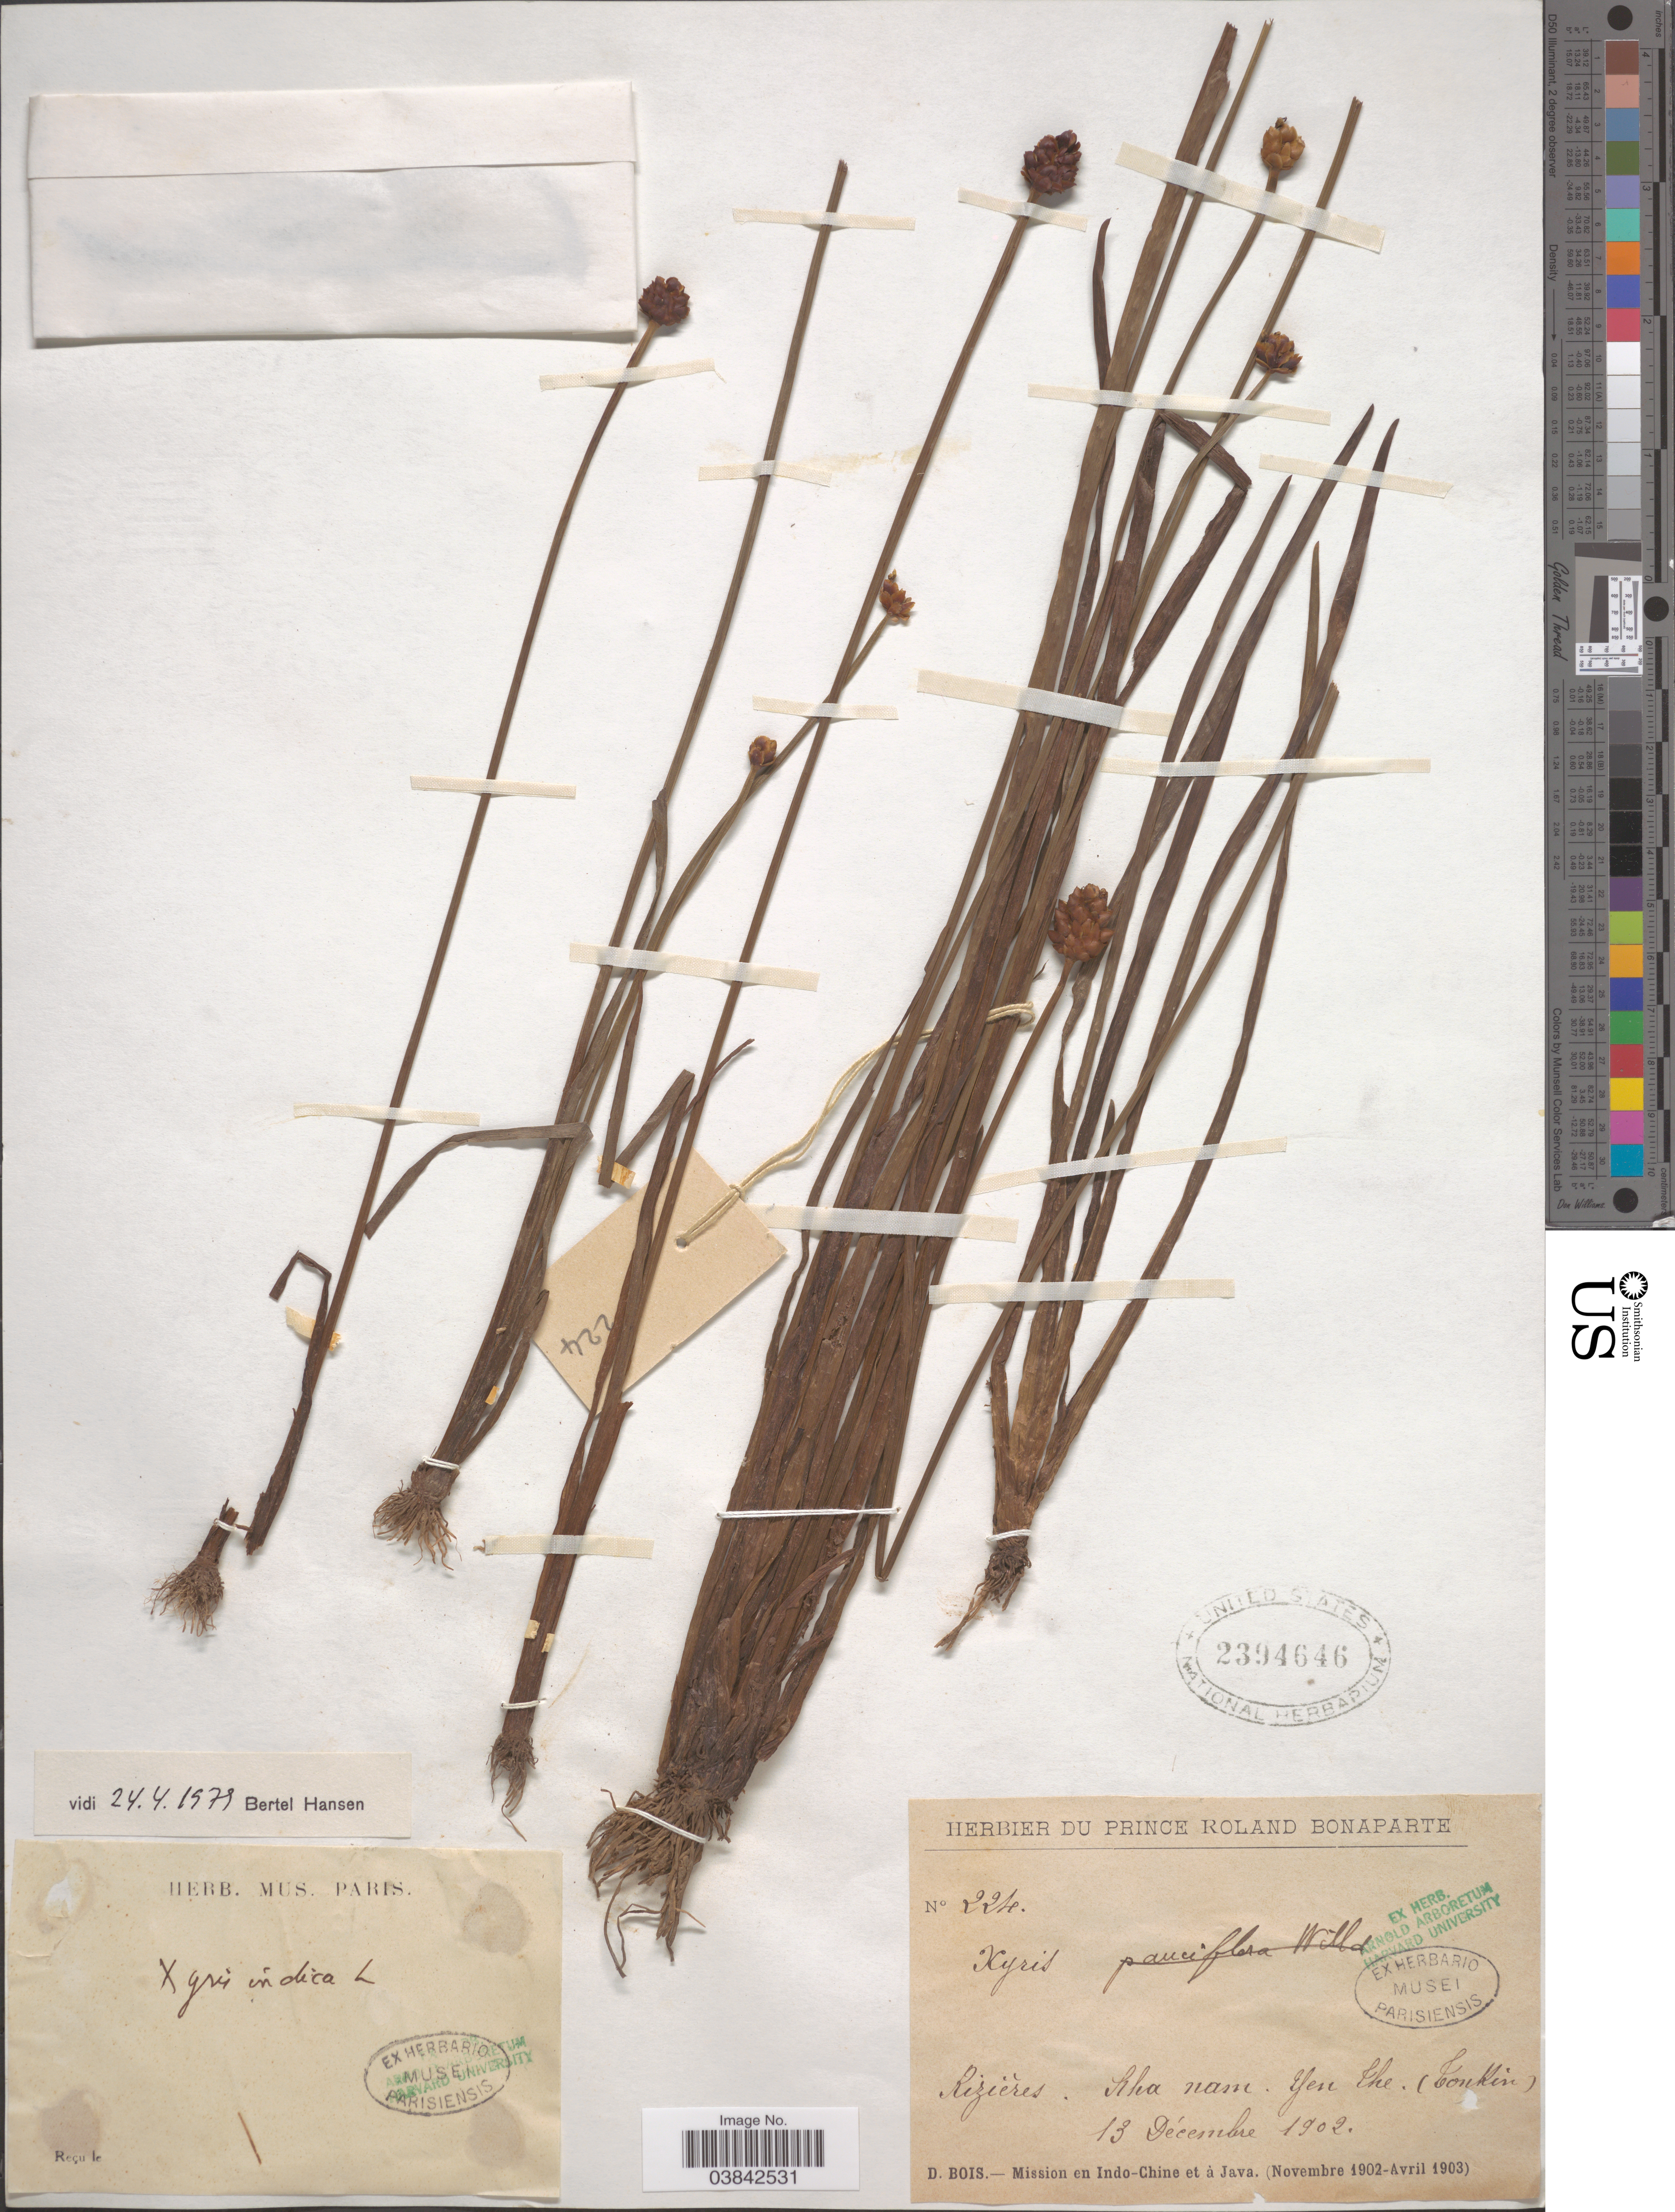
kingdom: Plantae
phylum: Tracheophyta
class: Liliopsida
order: Poales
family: Xyridaceae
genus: Xyris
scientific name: Xyris indica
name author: L.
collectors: D. Bois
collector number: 224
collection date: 1902-12-13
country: Vietnam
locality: Riziéres. Silva nam Yen The (Tonkin). Indo-Chine.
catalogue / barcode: US 2394646